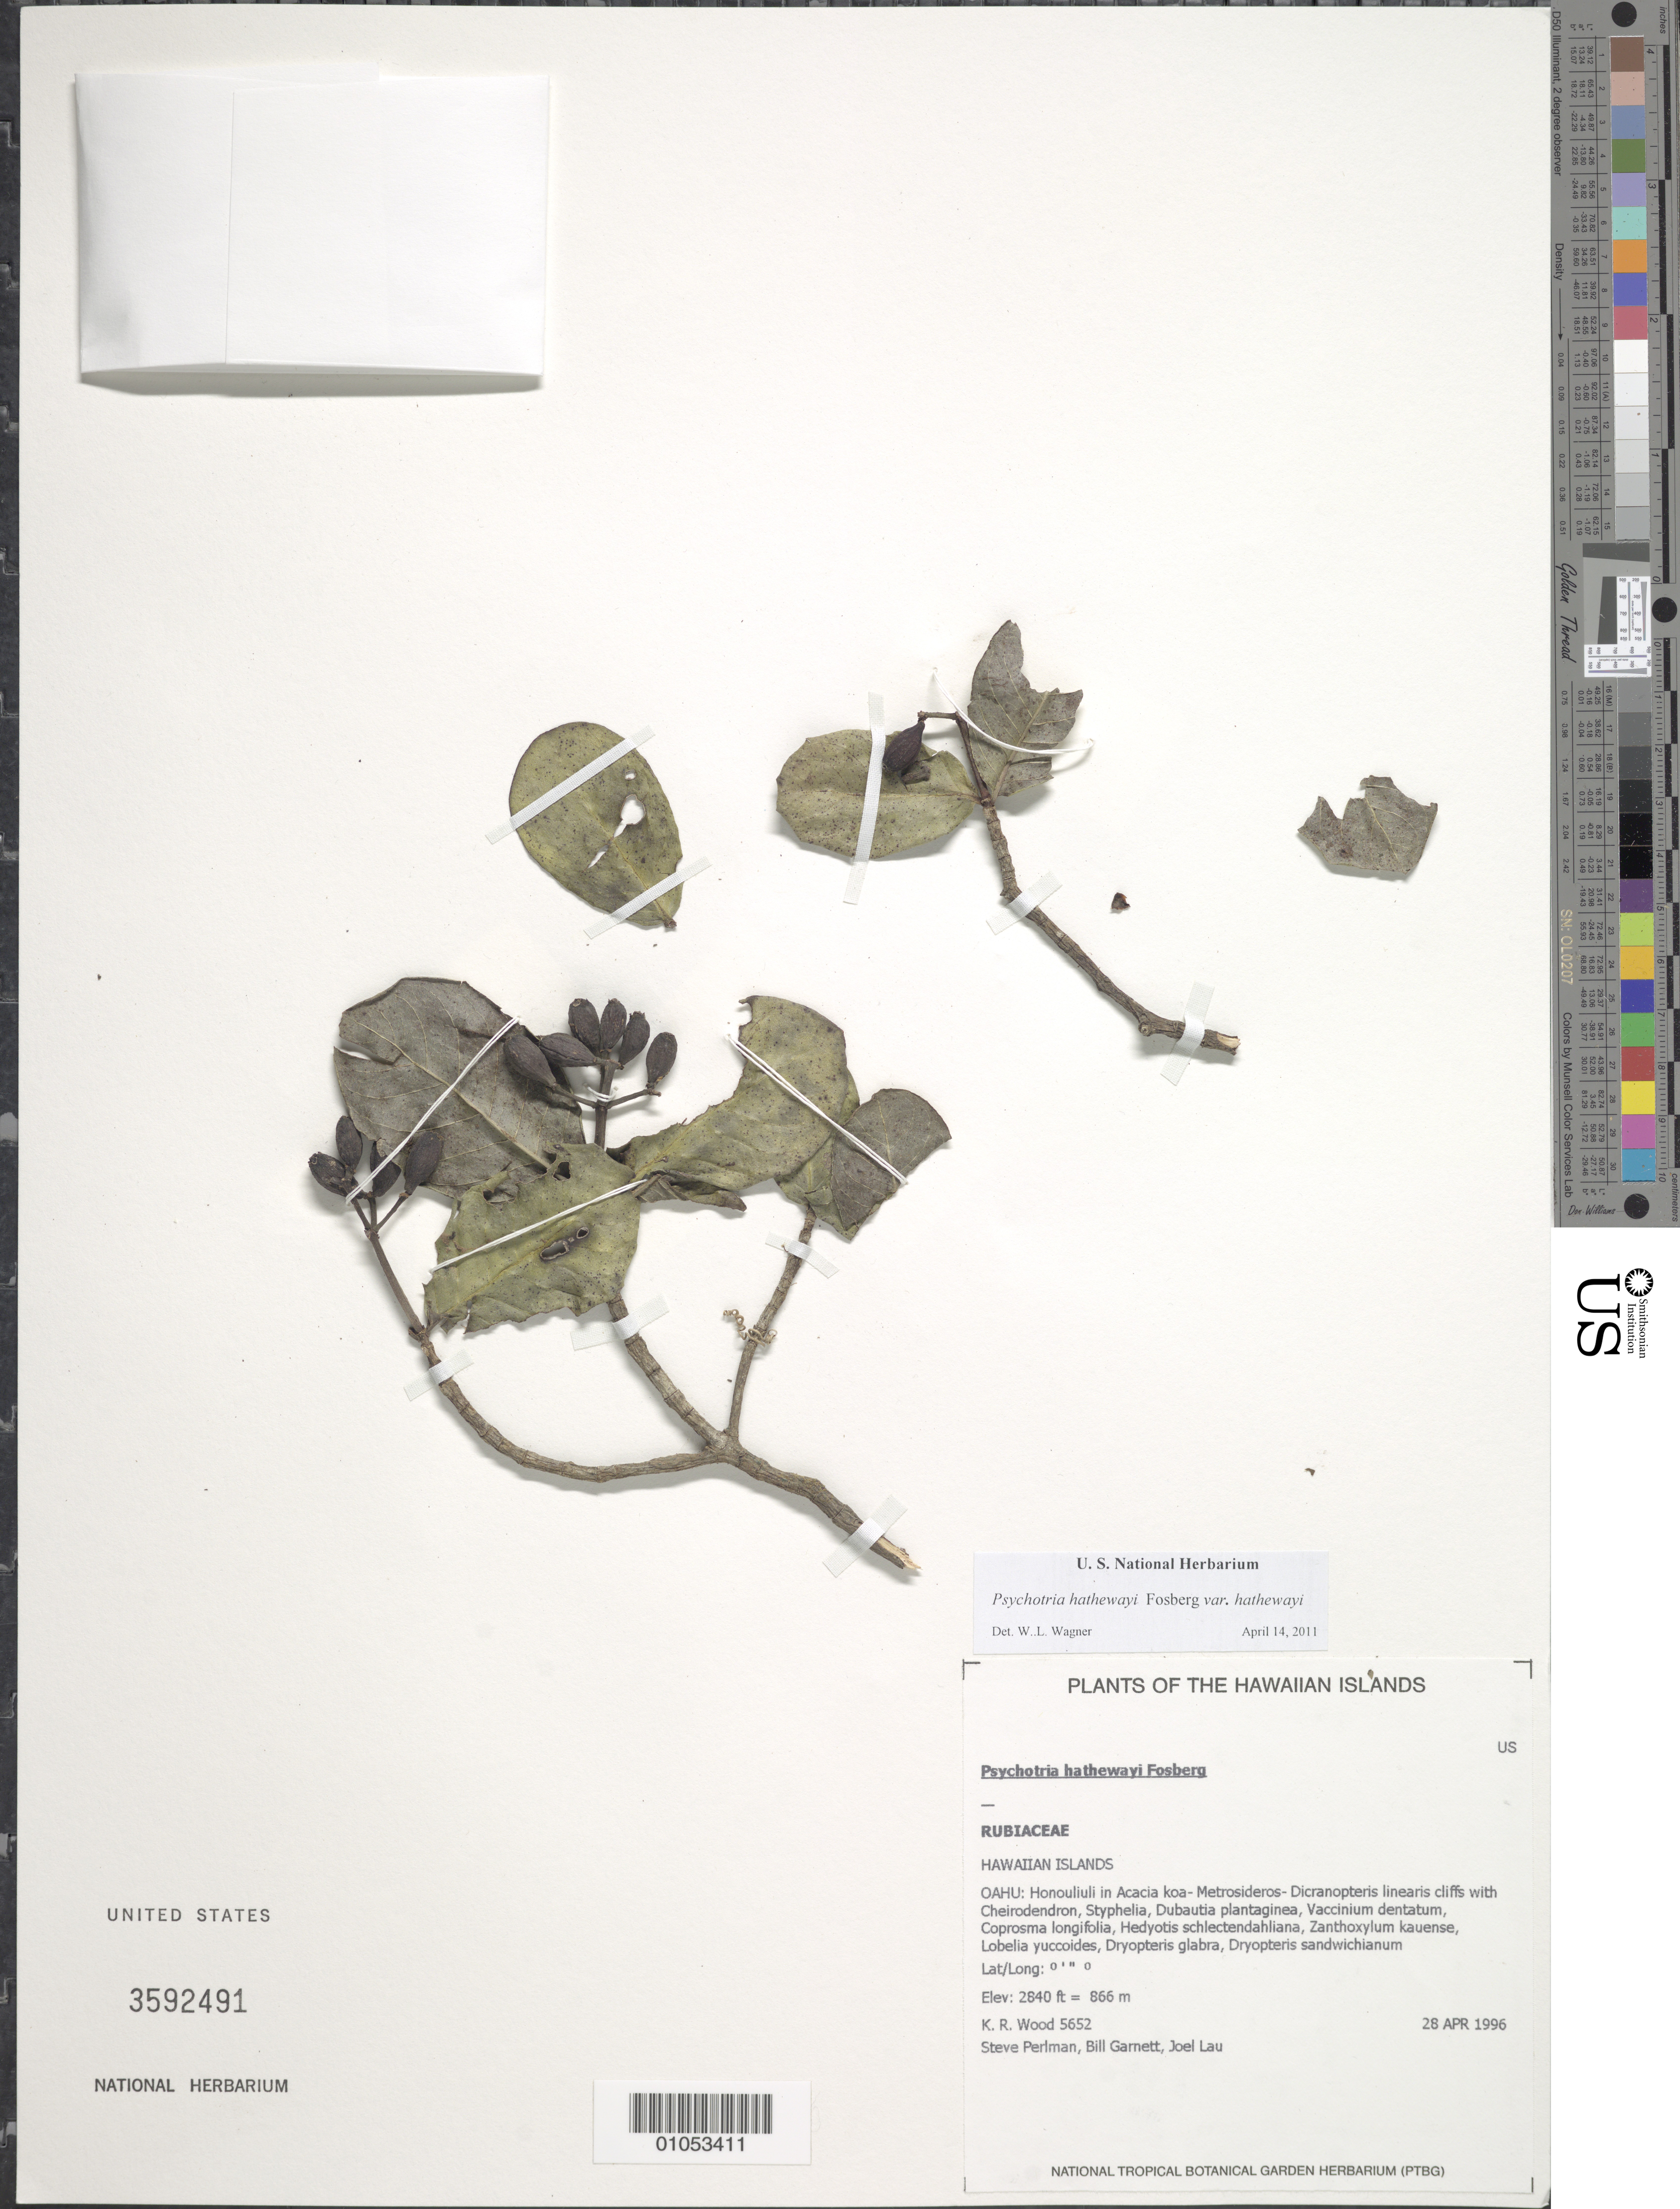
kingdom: Plantae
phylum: Tracheophyta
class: Magnoliopsida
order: Gentianales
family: Rubiaceae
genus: Psychotria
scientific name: Psychotria hathewayi var. hathewayi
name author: Fosberg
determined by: Wagner, W. L., (BOT), Smithsonian Institution - National Museum of Natural History (UNITED STATES)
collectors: K. R. Wood, S. P. Perlman, B. Garnett & J. Lau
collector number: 5652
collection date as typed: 28 Apr 1996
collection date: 1996-04-28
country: United States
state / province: Hawaii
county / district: Honolulu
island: Oahu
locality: Honouliuli.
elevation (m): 866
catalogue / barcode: US 3592491